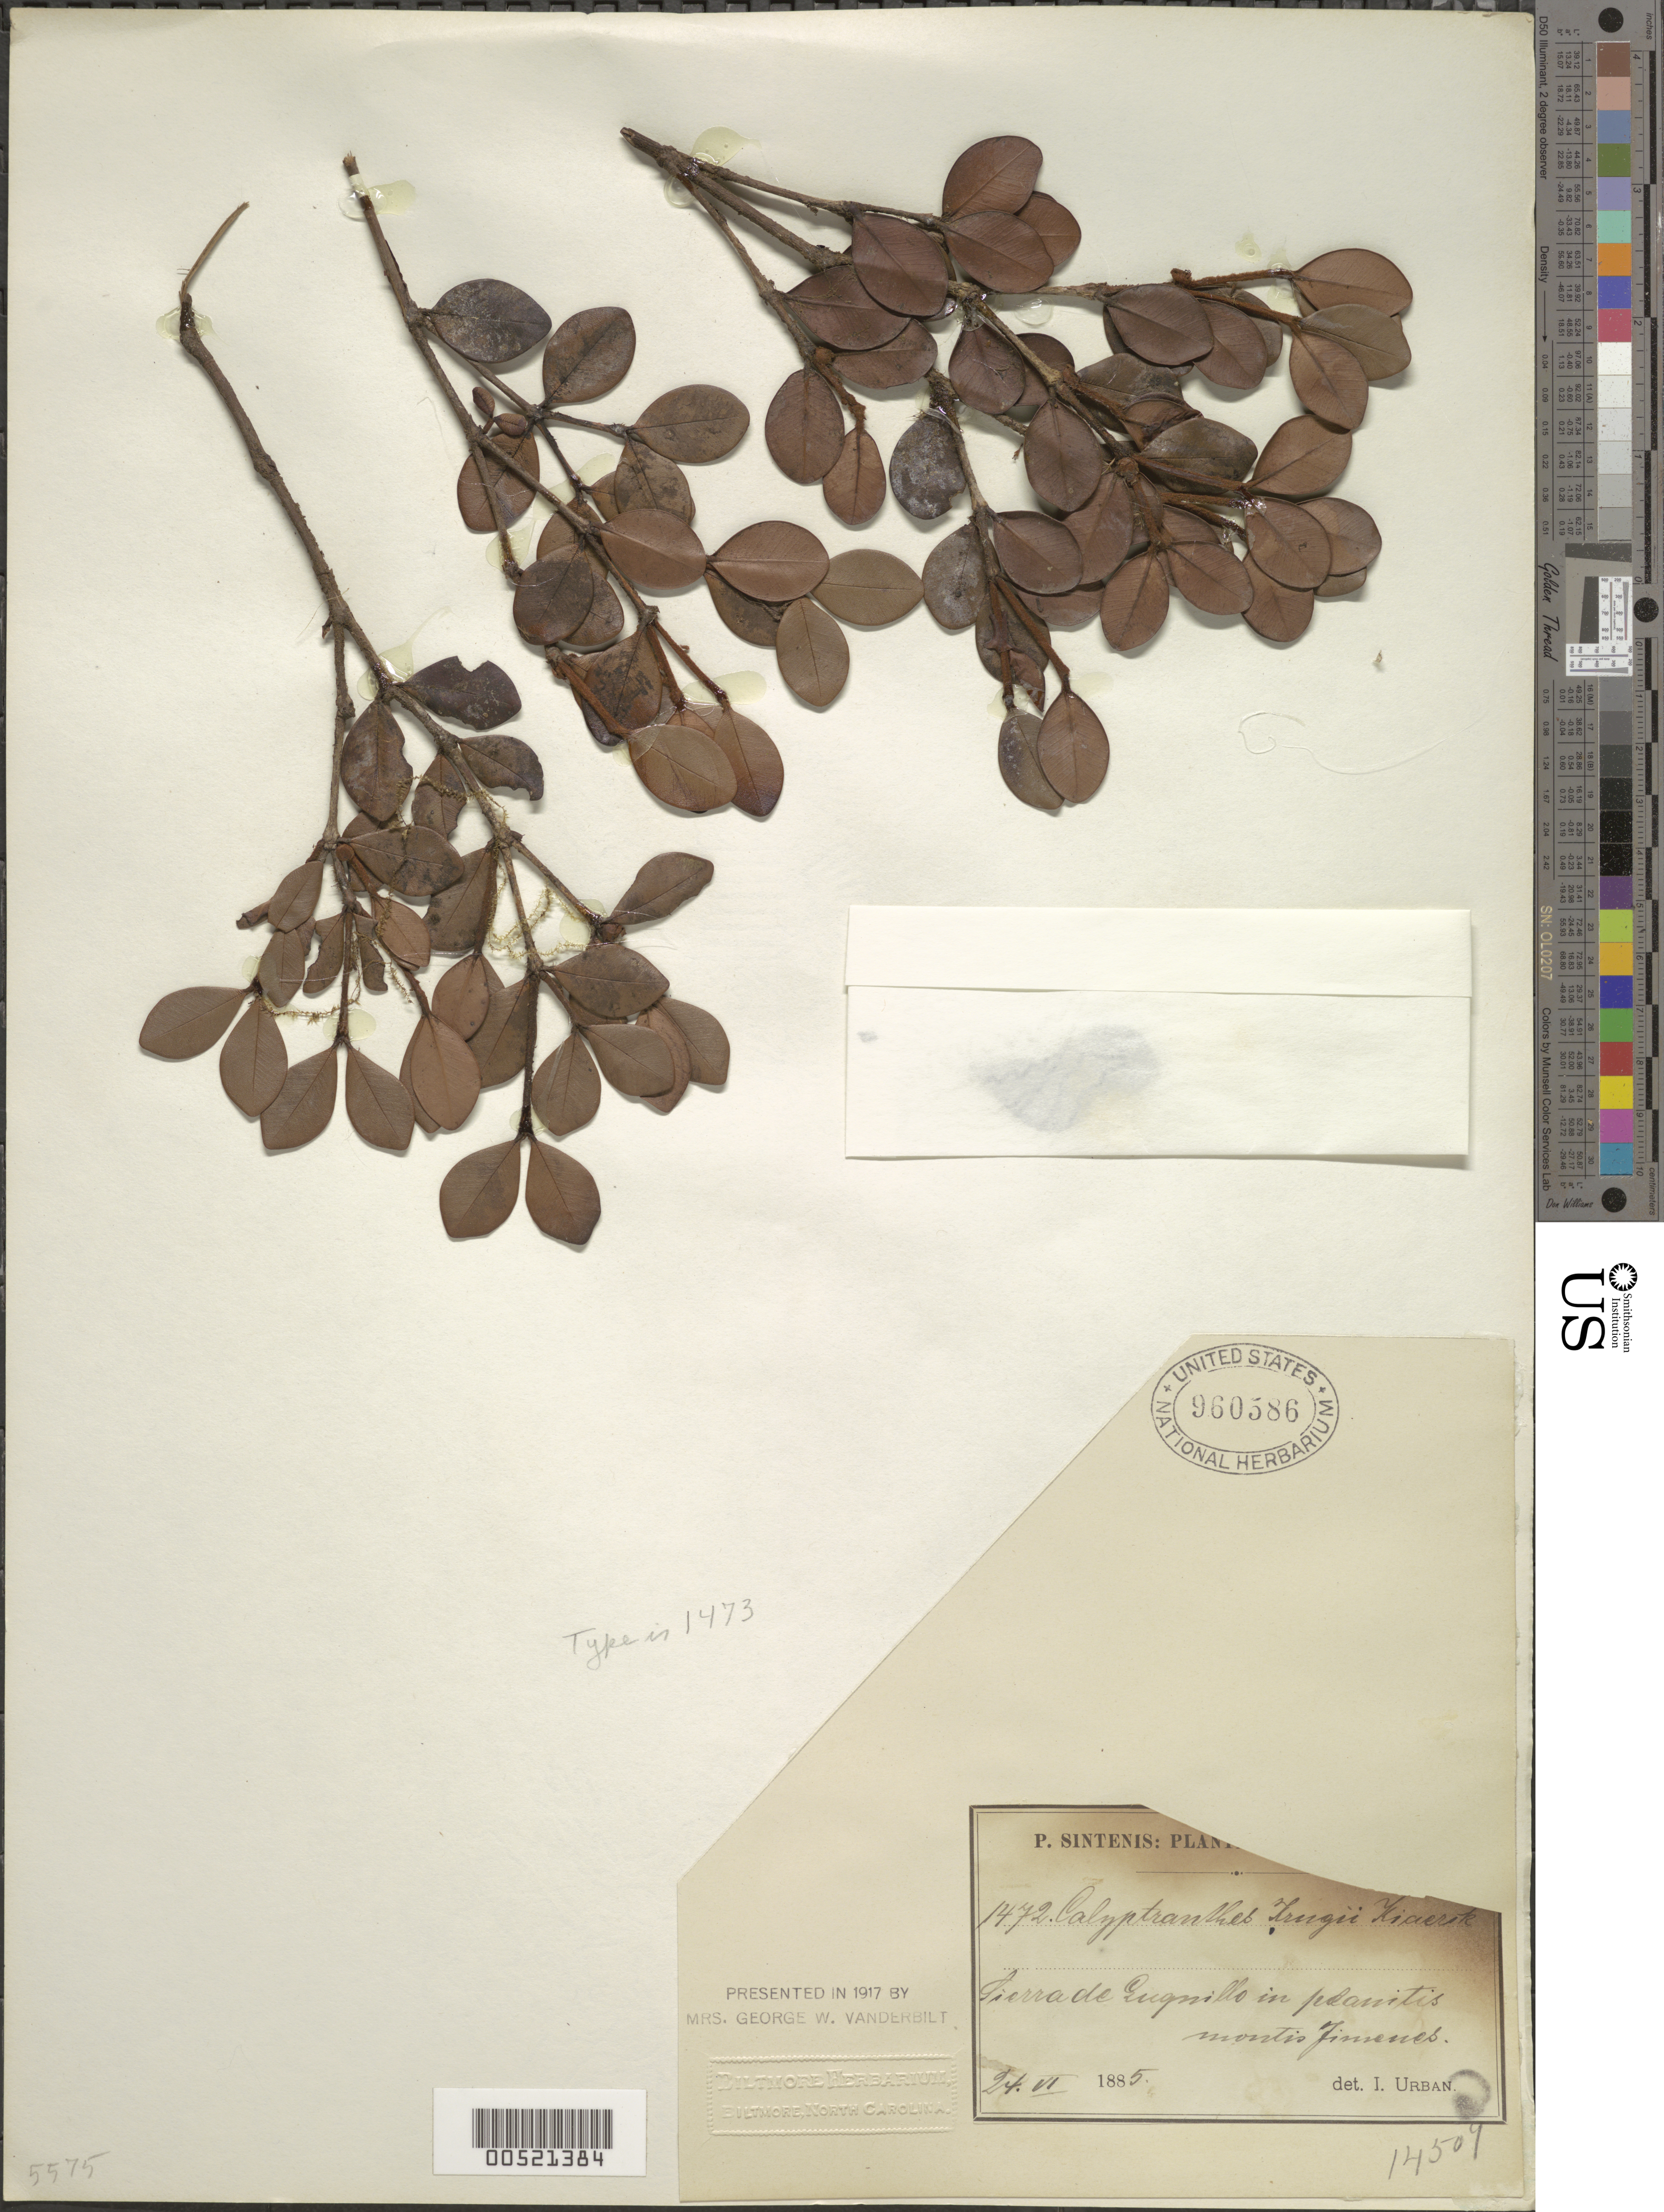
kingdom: Plantae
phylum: Tracheophyta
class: Magnoliopsida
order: Myrtales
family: Myrtaceae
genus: Myrcia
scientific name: Myrcia krugii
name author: (Kiaersk.) E. Lucas & Acev.-Rodr.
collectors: P. Sintenis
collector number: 1472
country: Puerto Rico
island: Greater Antilles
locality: Sierra de Luquillo, foodhills of Monte Jimenes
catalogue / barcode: US 960586